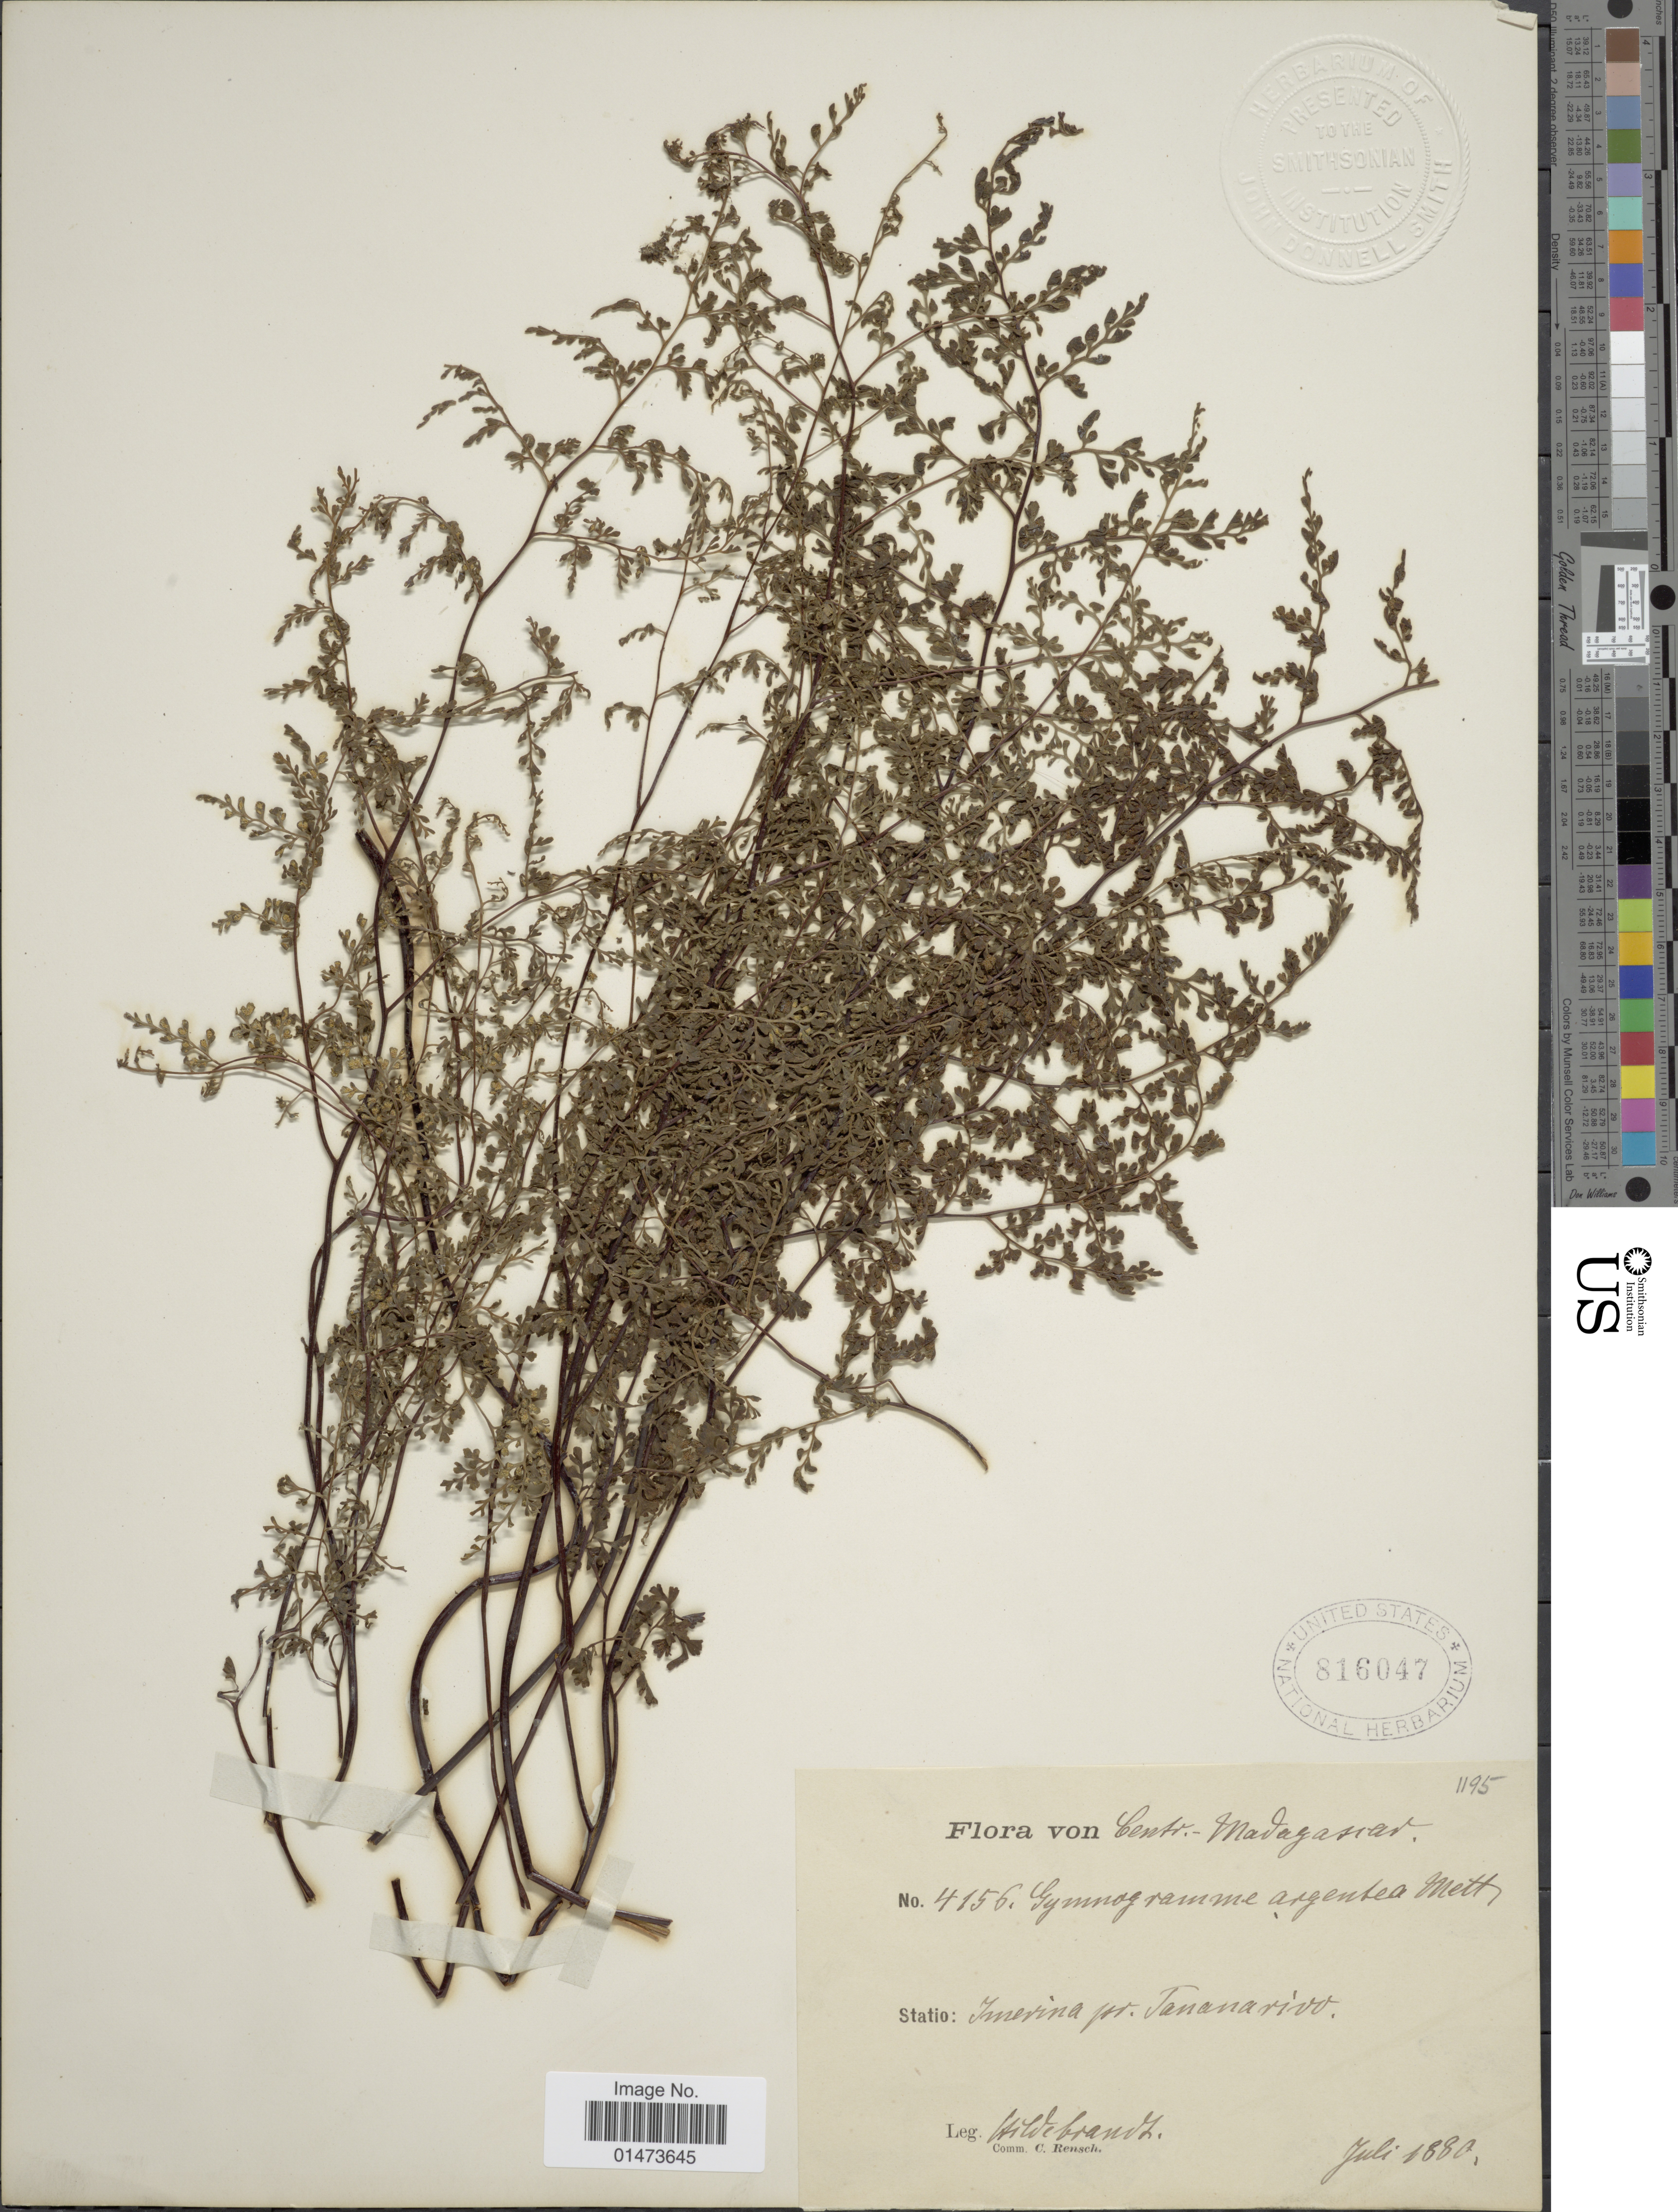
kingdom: Plantae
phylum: Tracheophyta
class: Polypodiopsida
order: Polypodiales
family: Pteridaceae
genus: Cerosora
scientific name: Cerosora argentea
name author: (Willd.) Hennequin & H. Schneid.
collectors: J. Hildebrandt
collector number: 4156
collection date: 1880-07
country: Madagascar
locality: Central Madagascar, Imerina pr. Tananarivo.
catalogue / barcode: US 816047